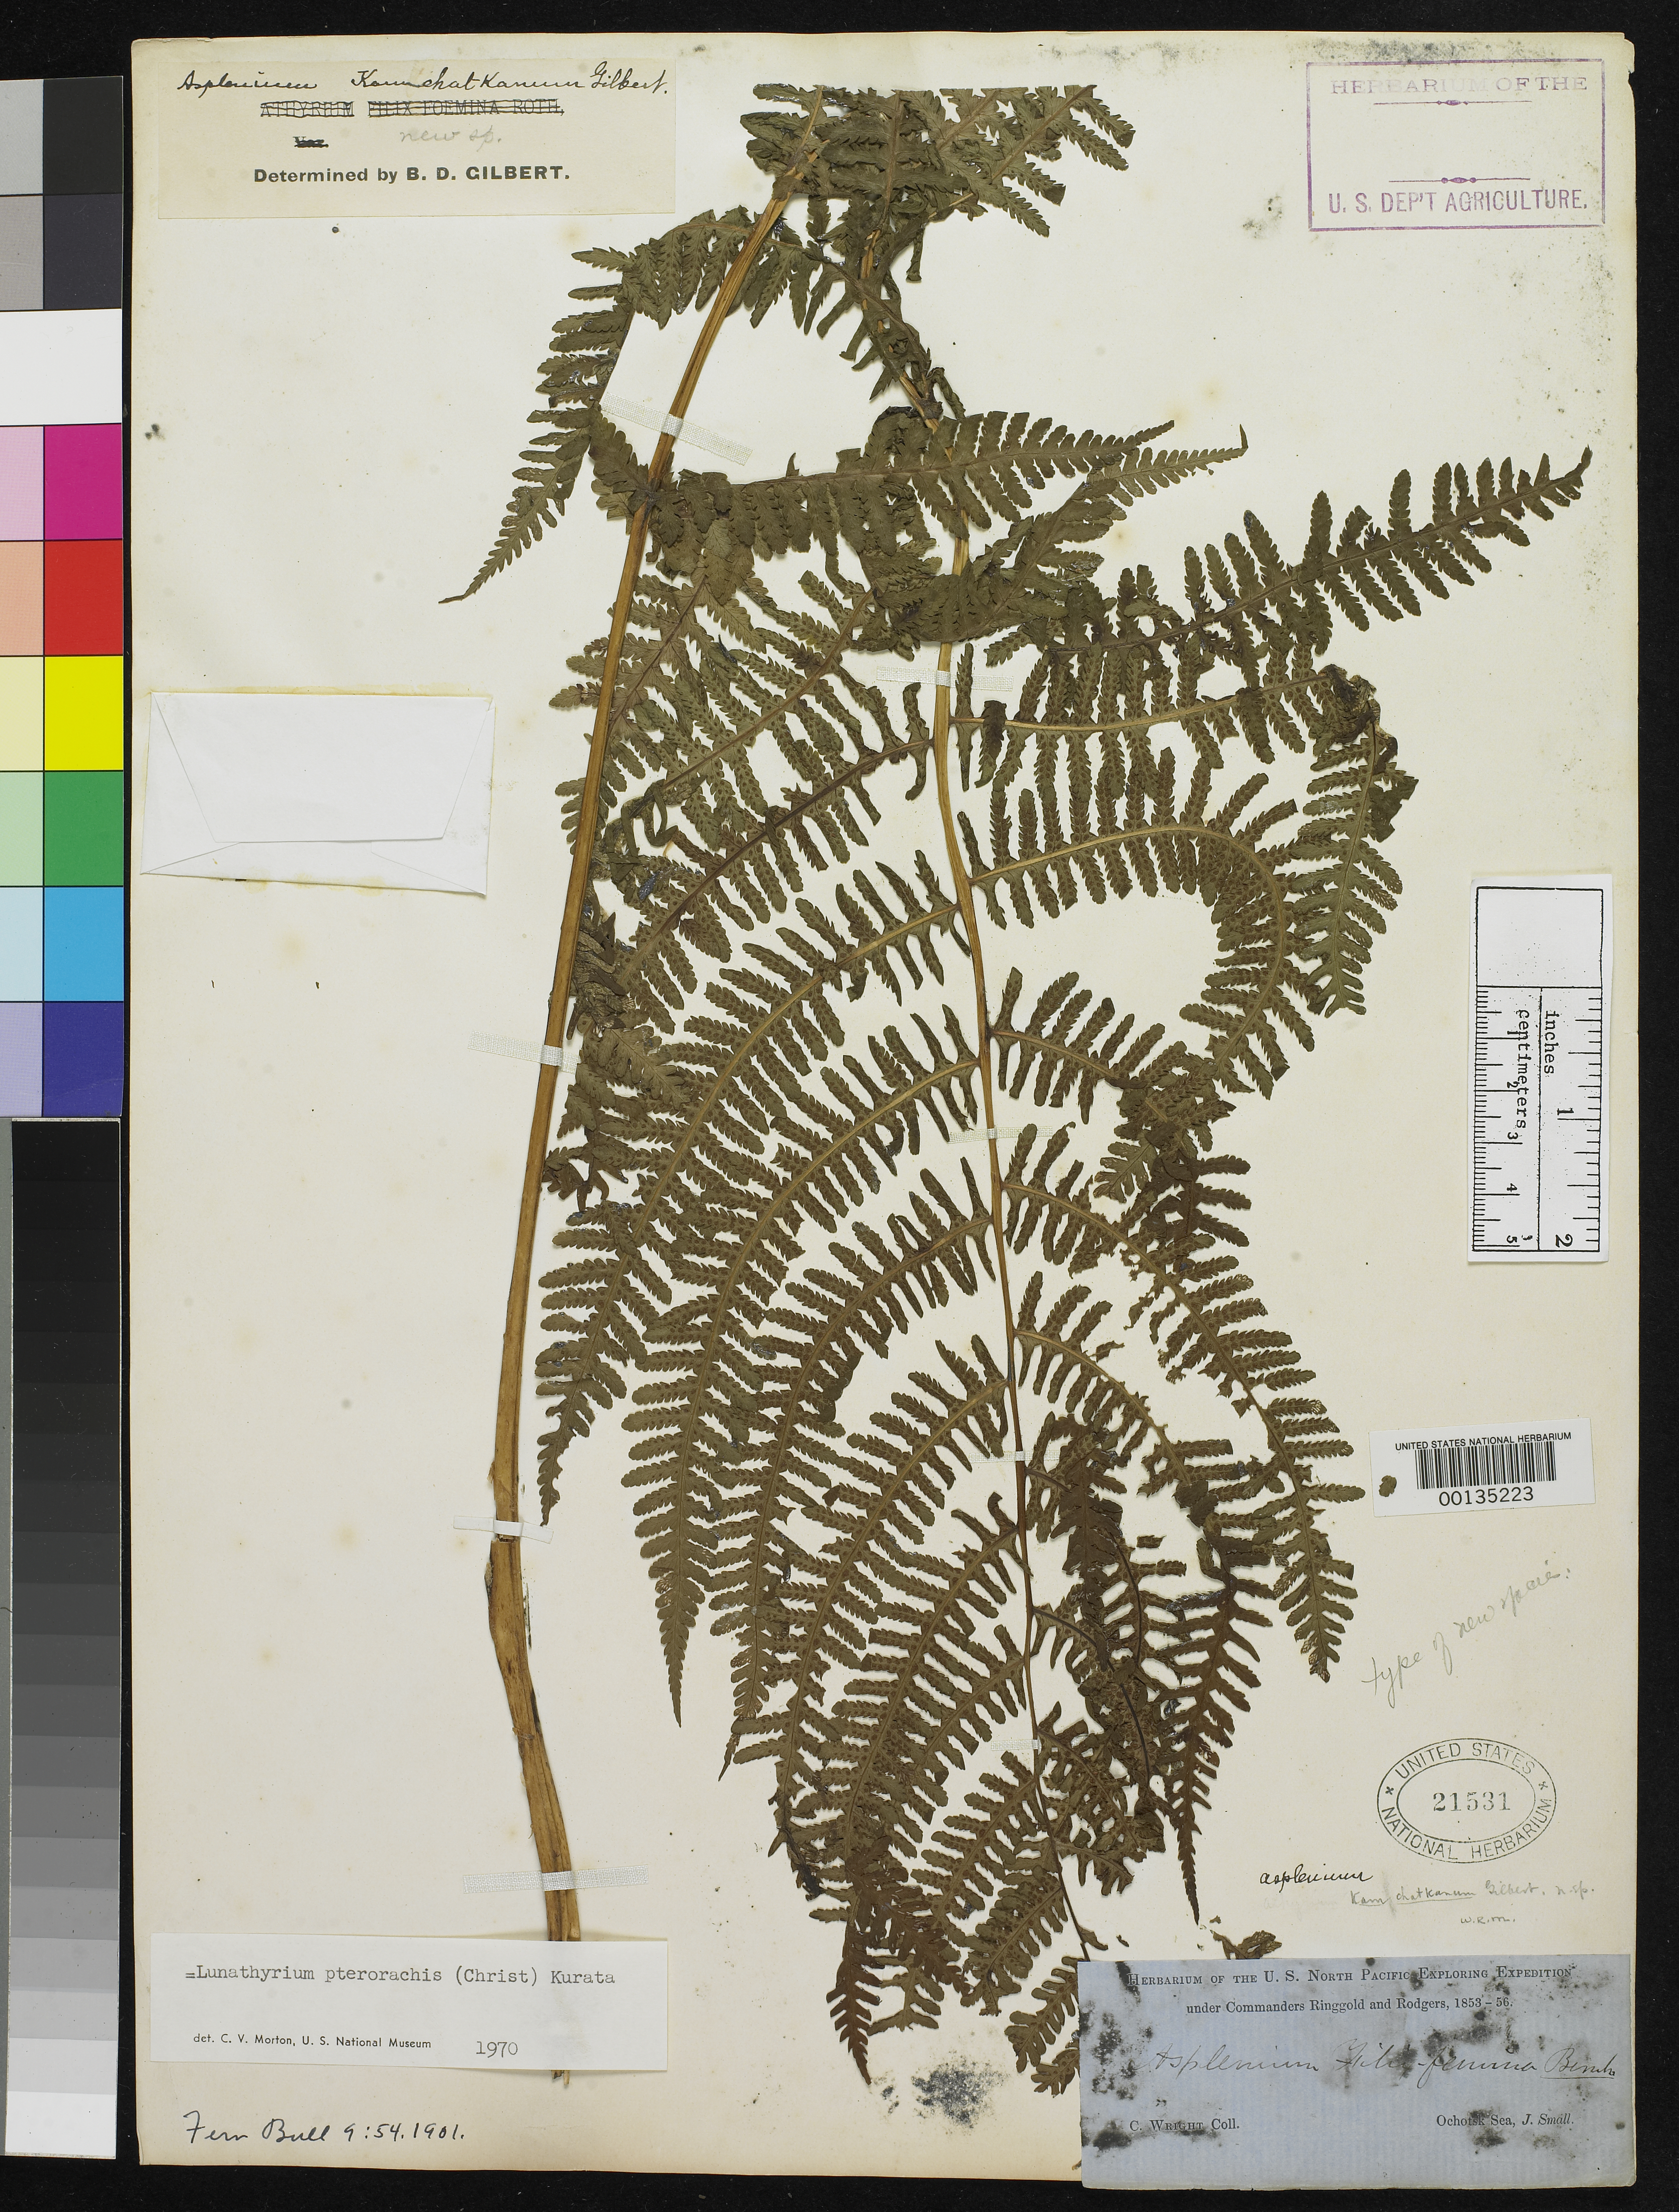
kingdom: Plantae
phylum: Tracheophyta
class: Polypodiopsida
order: Polypodiales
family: Aspleniaceae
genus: Asplenium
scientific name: Asplenium kamchatkanum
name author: Gilbert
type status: Holotype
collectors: C. Wright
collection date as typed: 1853 to -- --- 1856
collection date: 1853/1856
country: Russian Federation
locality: Ochotsk Sea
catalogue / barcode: US 21531